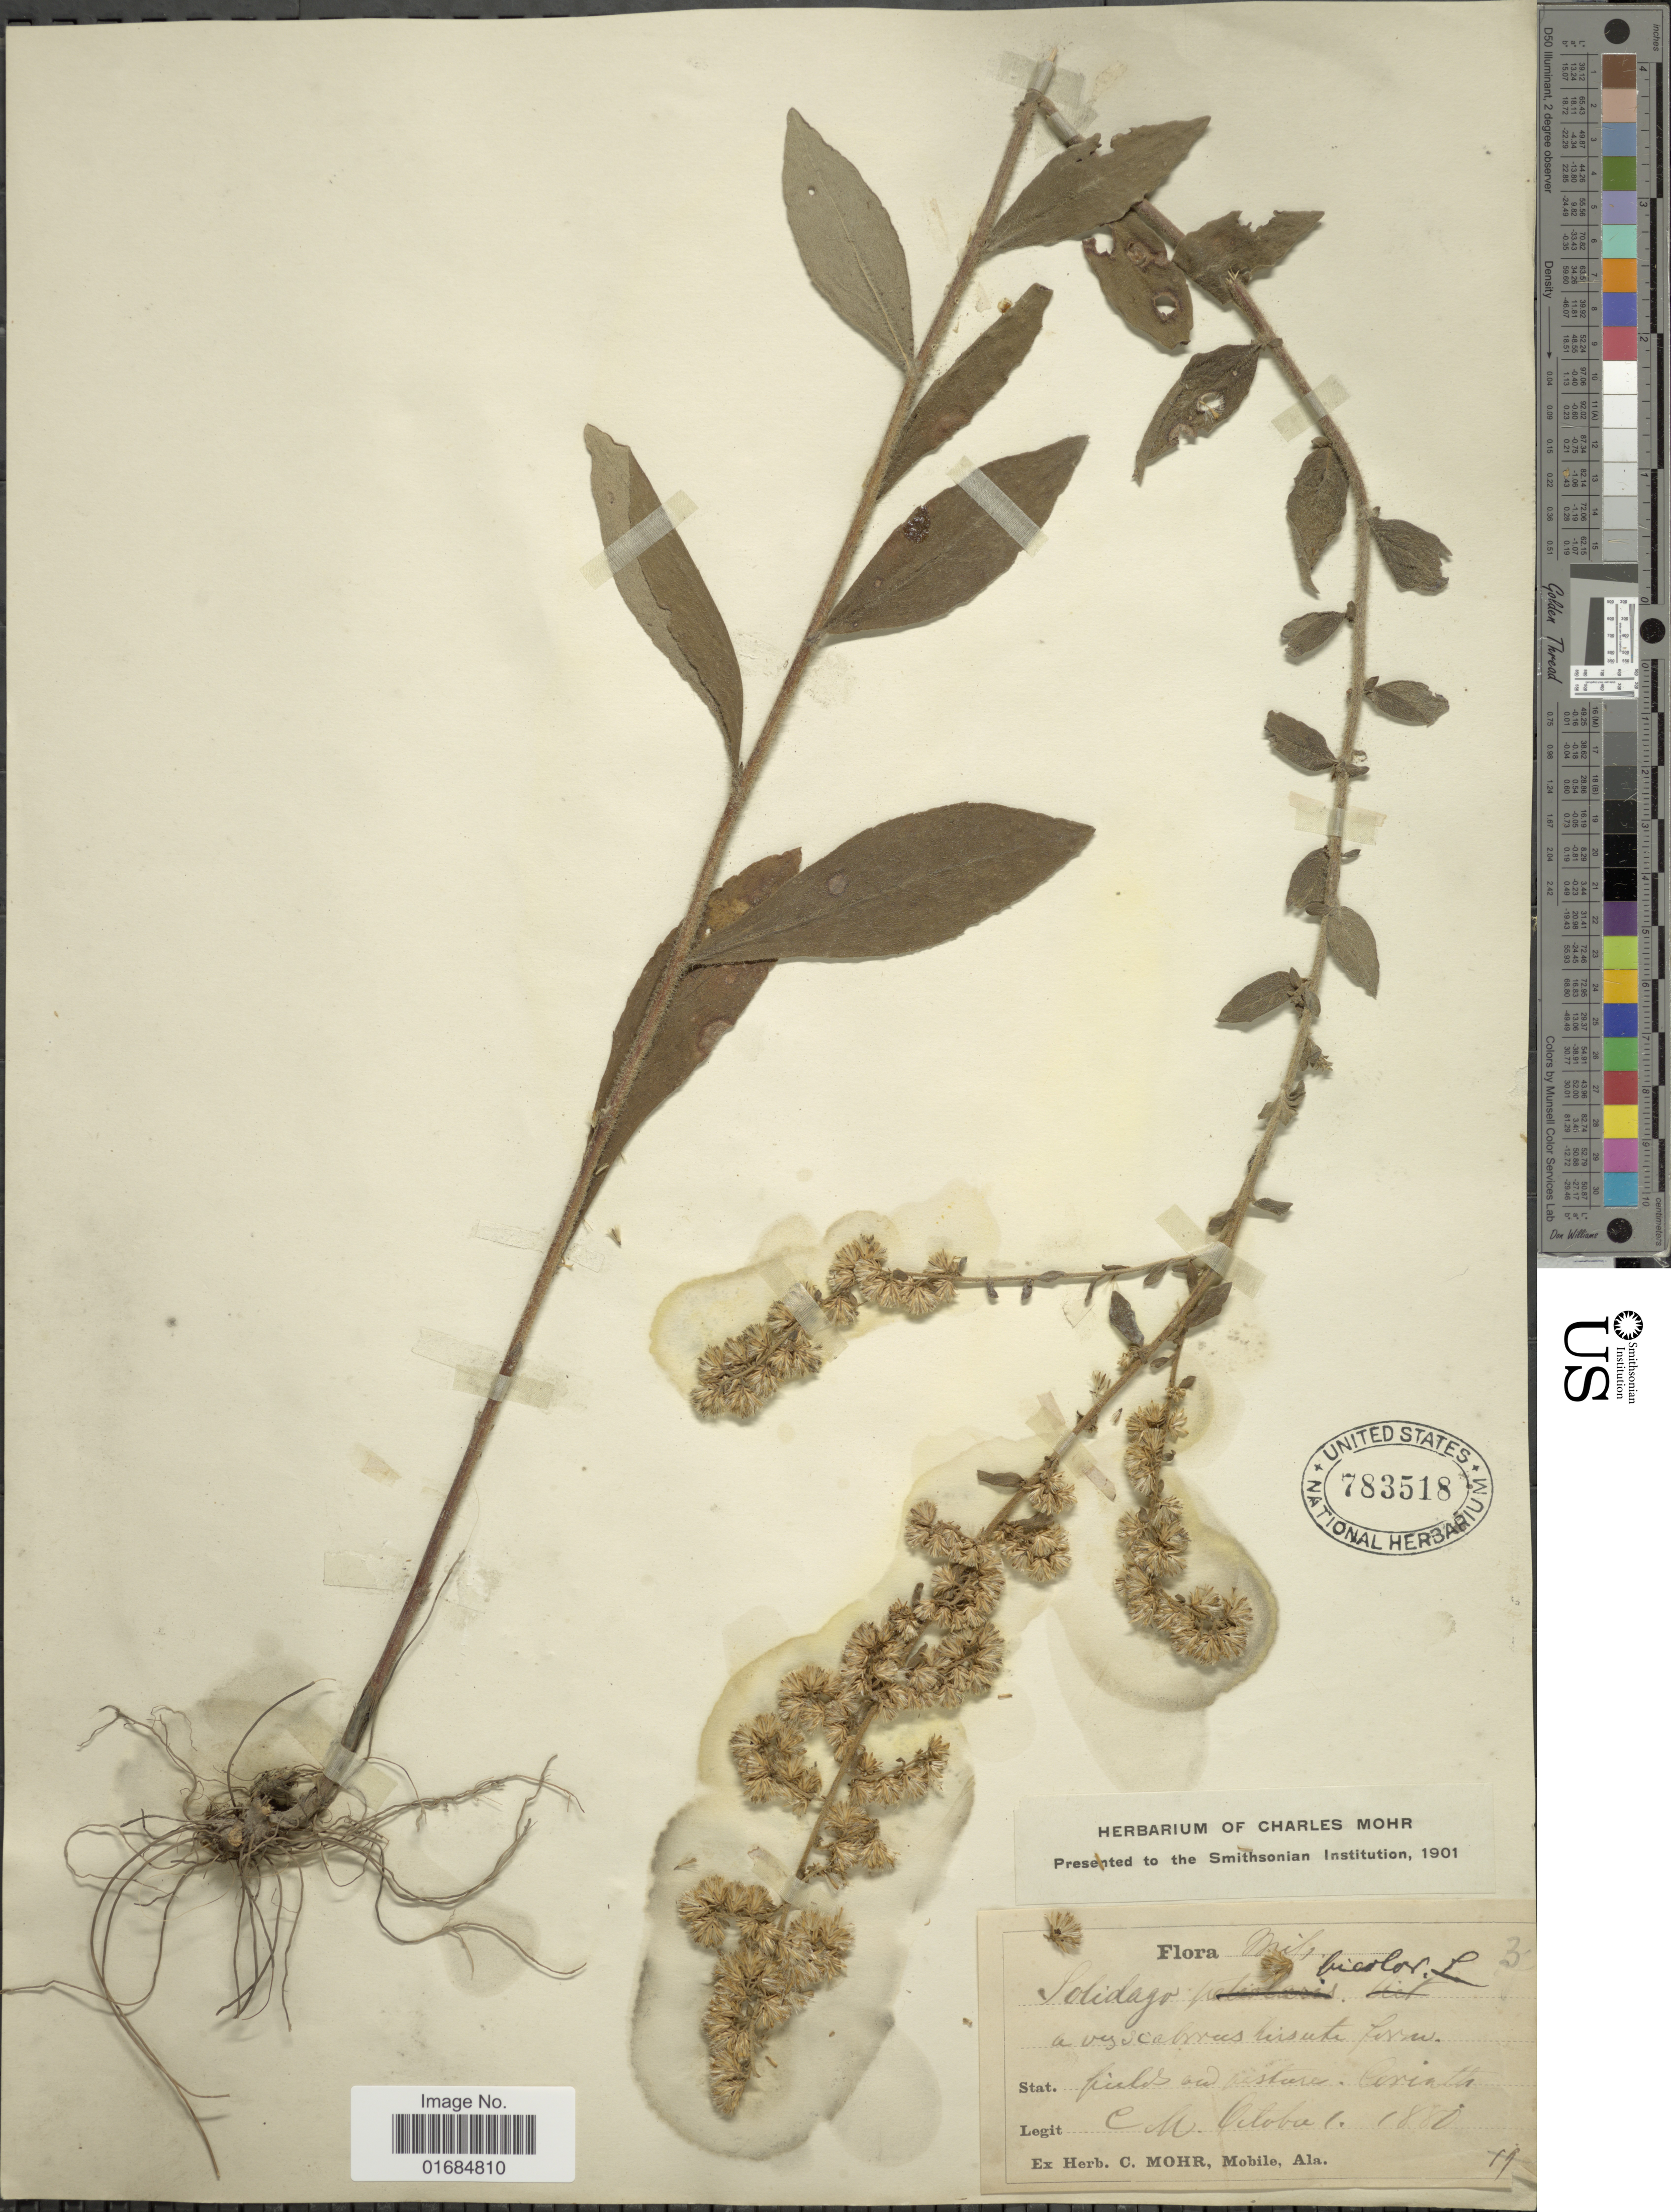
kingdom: Plantae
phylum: Tracheophyta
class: Magnoliopsida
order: Asterales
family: Asteraceae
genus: Solidago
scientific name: Solidago bicolor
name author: L.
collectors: Mohr, C. T. (herbarium)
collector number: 3*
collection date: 1880-10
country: United States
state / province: Mississippi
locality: Miss. Corinth.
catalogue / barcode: US 783518